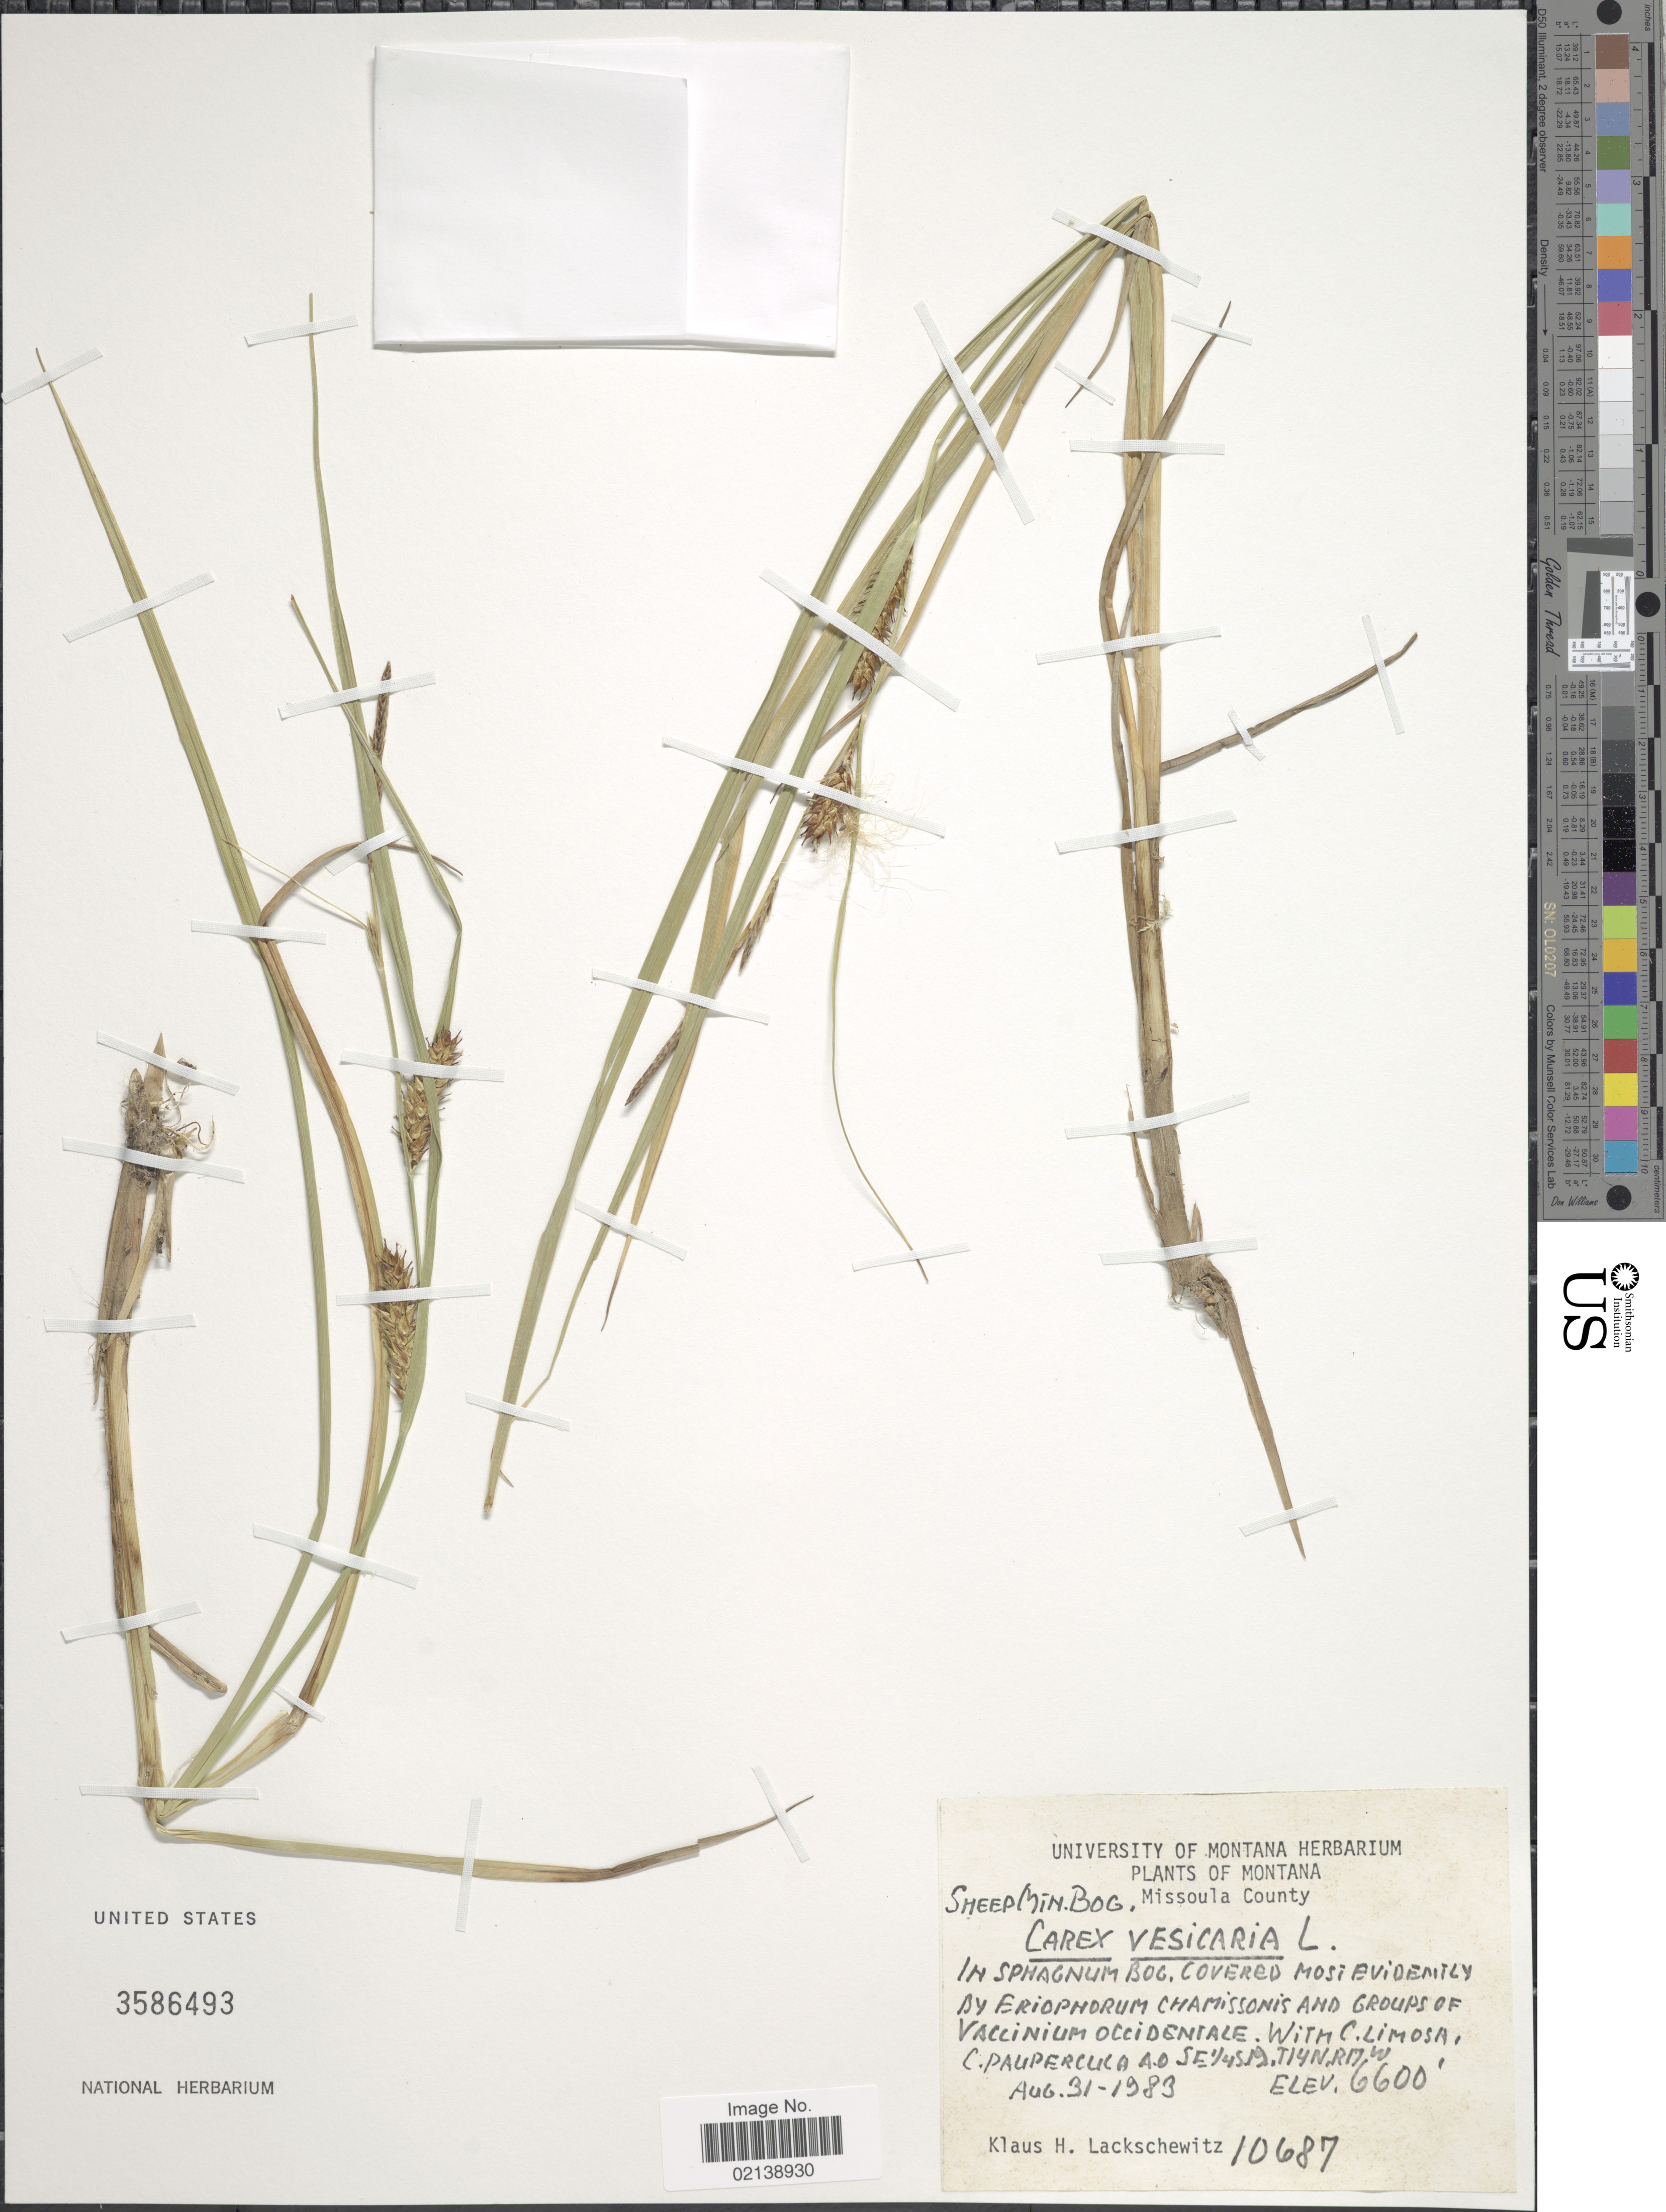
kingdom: Plantae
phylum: Tracheophyta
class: Liliopsida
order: Poales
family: Cyperaceae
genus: Carex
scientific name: Carex vesicaria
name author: L.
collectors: K. Lackschewitz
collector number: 10687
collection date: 1983-08-31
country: United States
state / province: Montana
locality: Sheep Min Bog, Missoula County, In sphagnum Bog,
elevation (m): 2012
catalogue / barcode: US 3586493